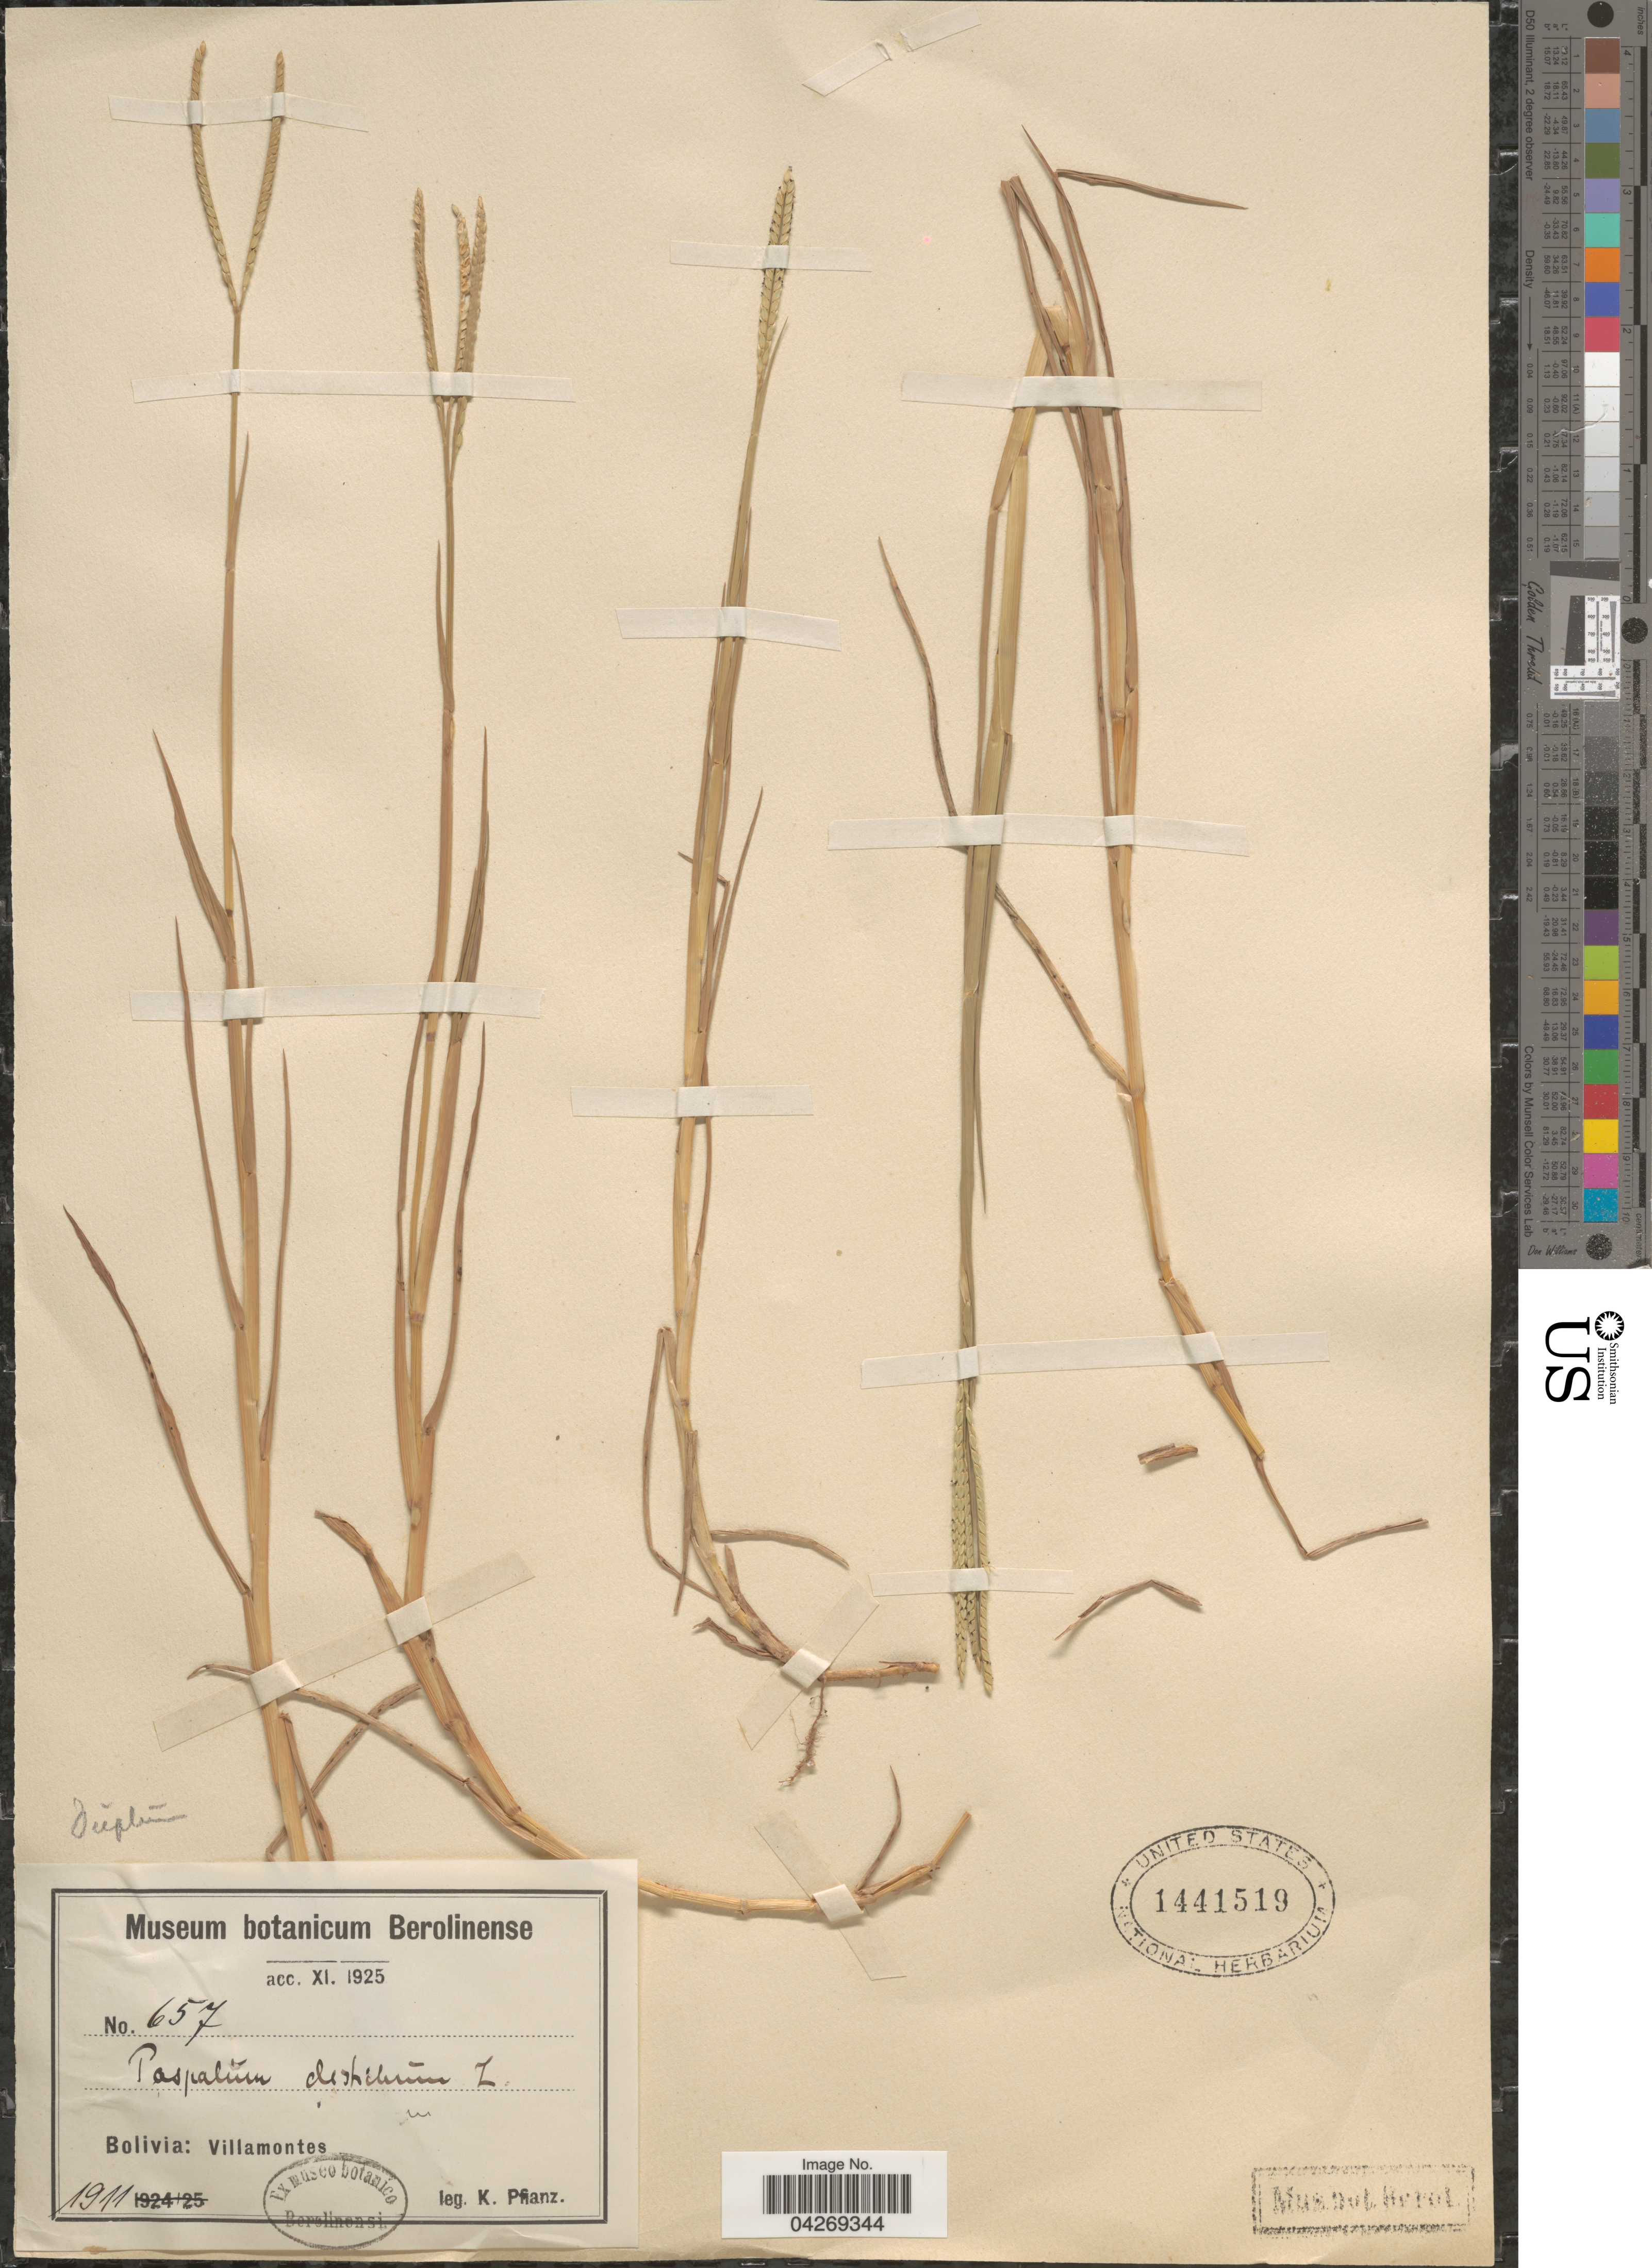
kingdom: Plantae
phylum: Tracheophyta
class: Liliopsida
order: Poales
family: Poaceae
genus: Paspalum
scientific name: Paspalum distichum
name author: L.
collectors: K. Pflanz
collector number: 657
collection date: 1911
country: Bolivia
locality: Villamontes.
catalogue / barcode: US 1441519